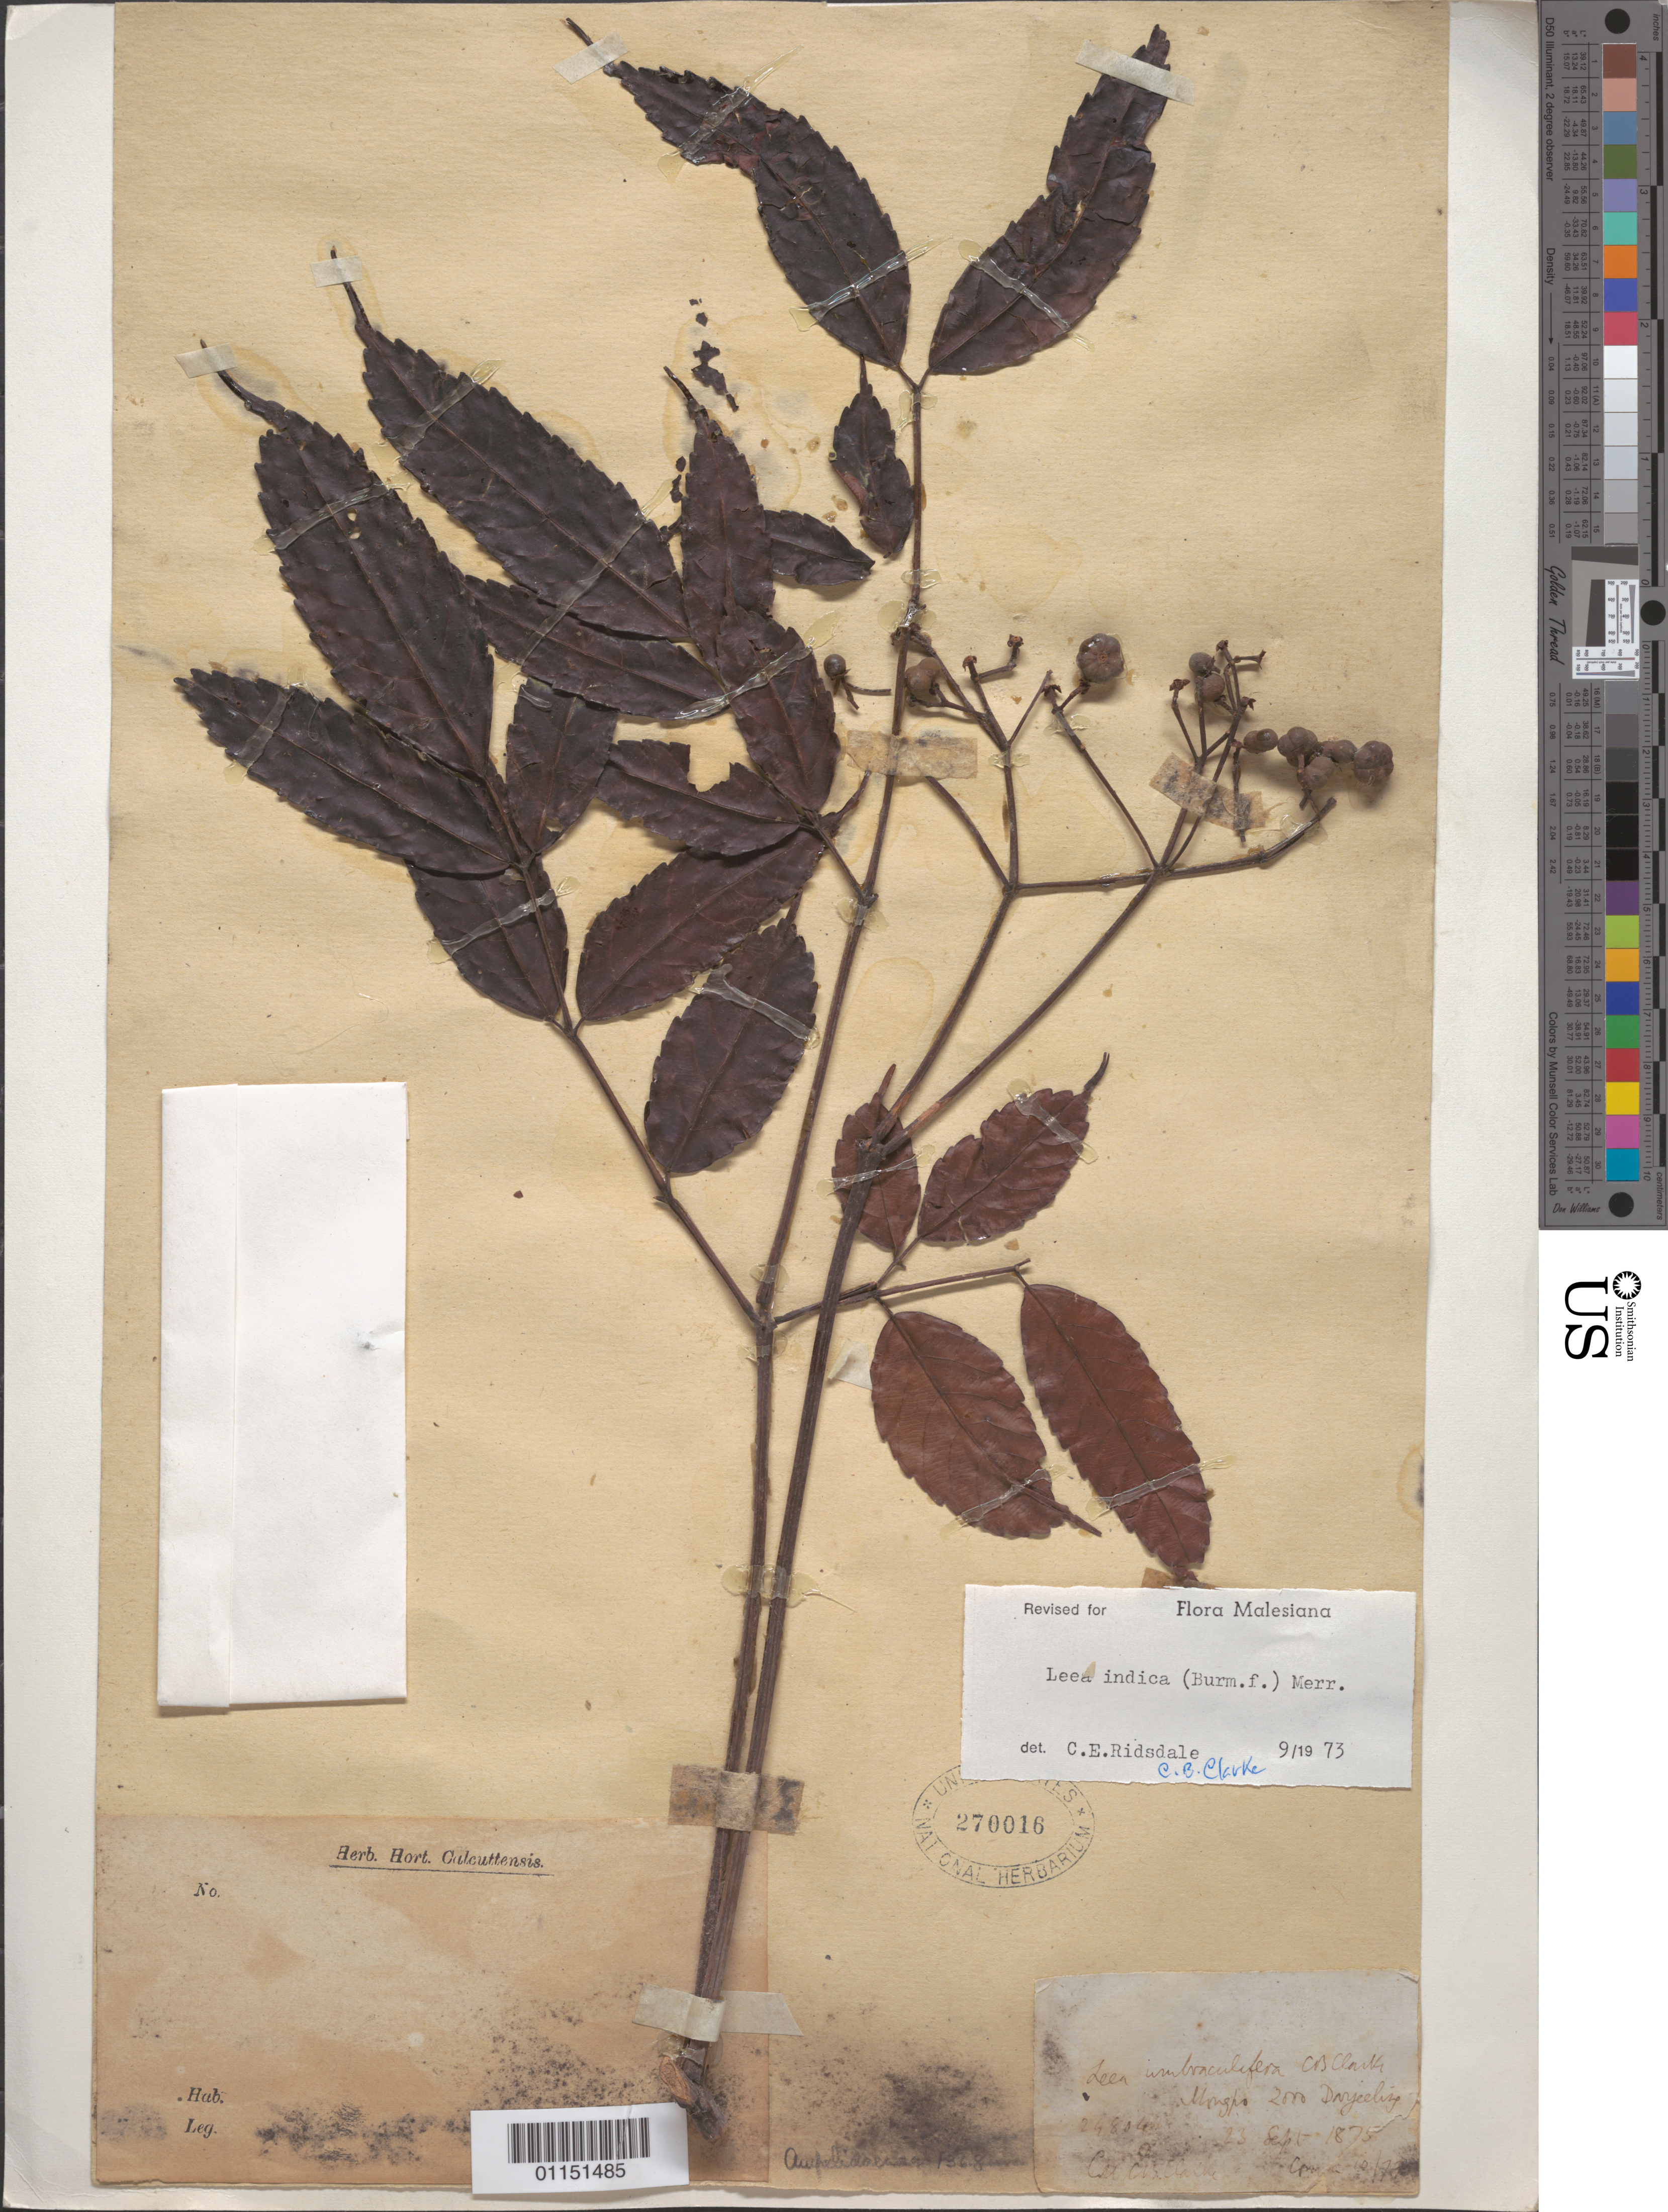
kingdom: Plantae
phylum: Tracheophyta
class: Magnoliopsida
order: Vitales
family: Vitaceae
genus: Leea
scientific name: Leea indica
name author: (Burm. f.) Merr.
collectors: C. B. Clarke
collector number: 24834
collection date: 1875-09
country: India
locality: Mongpo 2000 Darjeeling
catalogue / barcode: US 270016